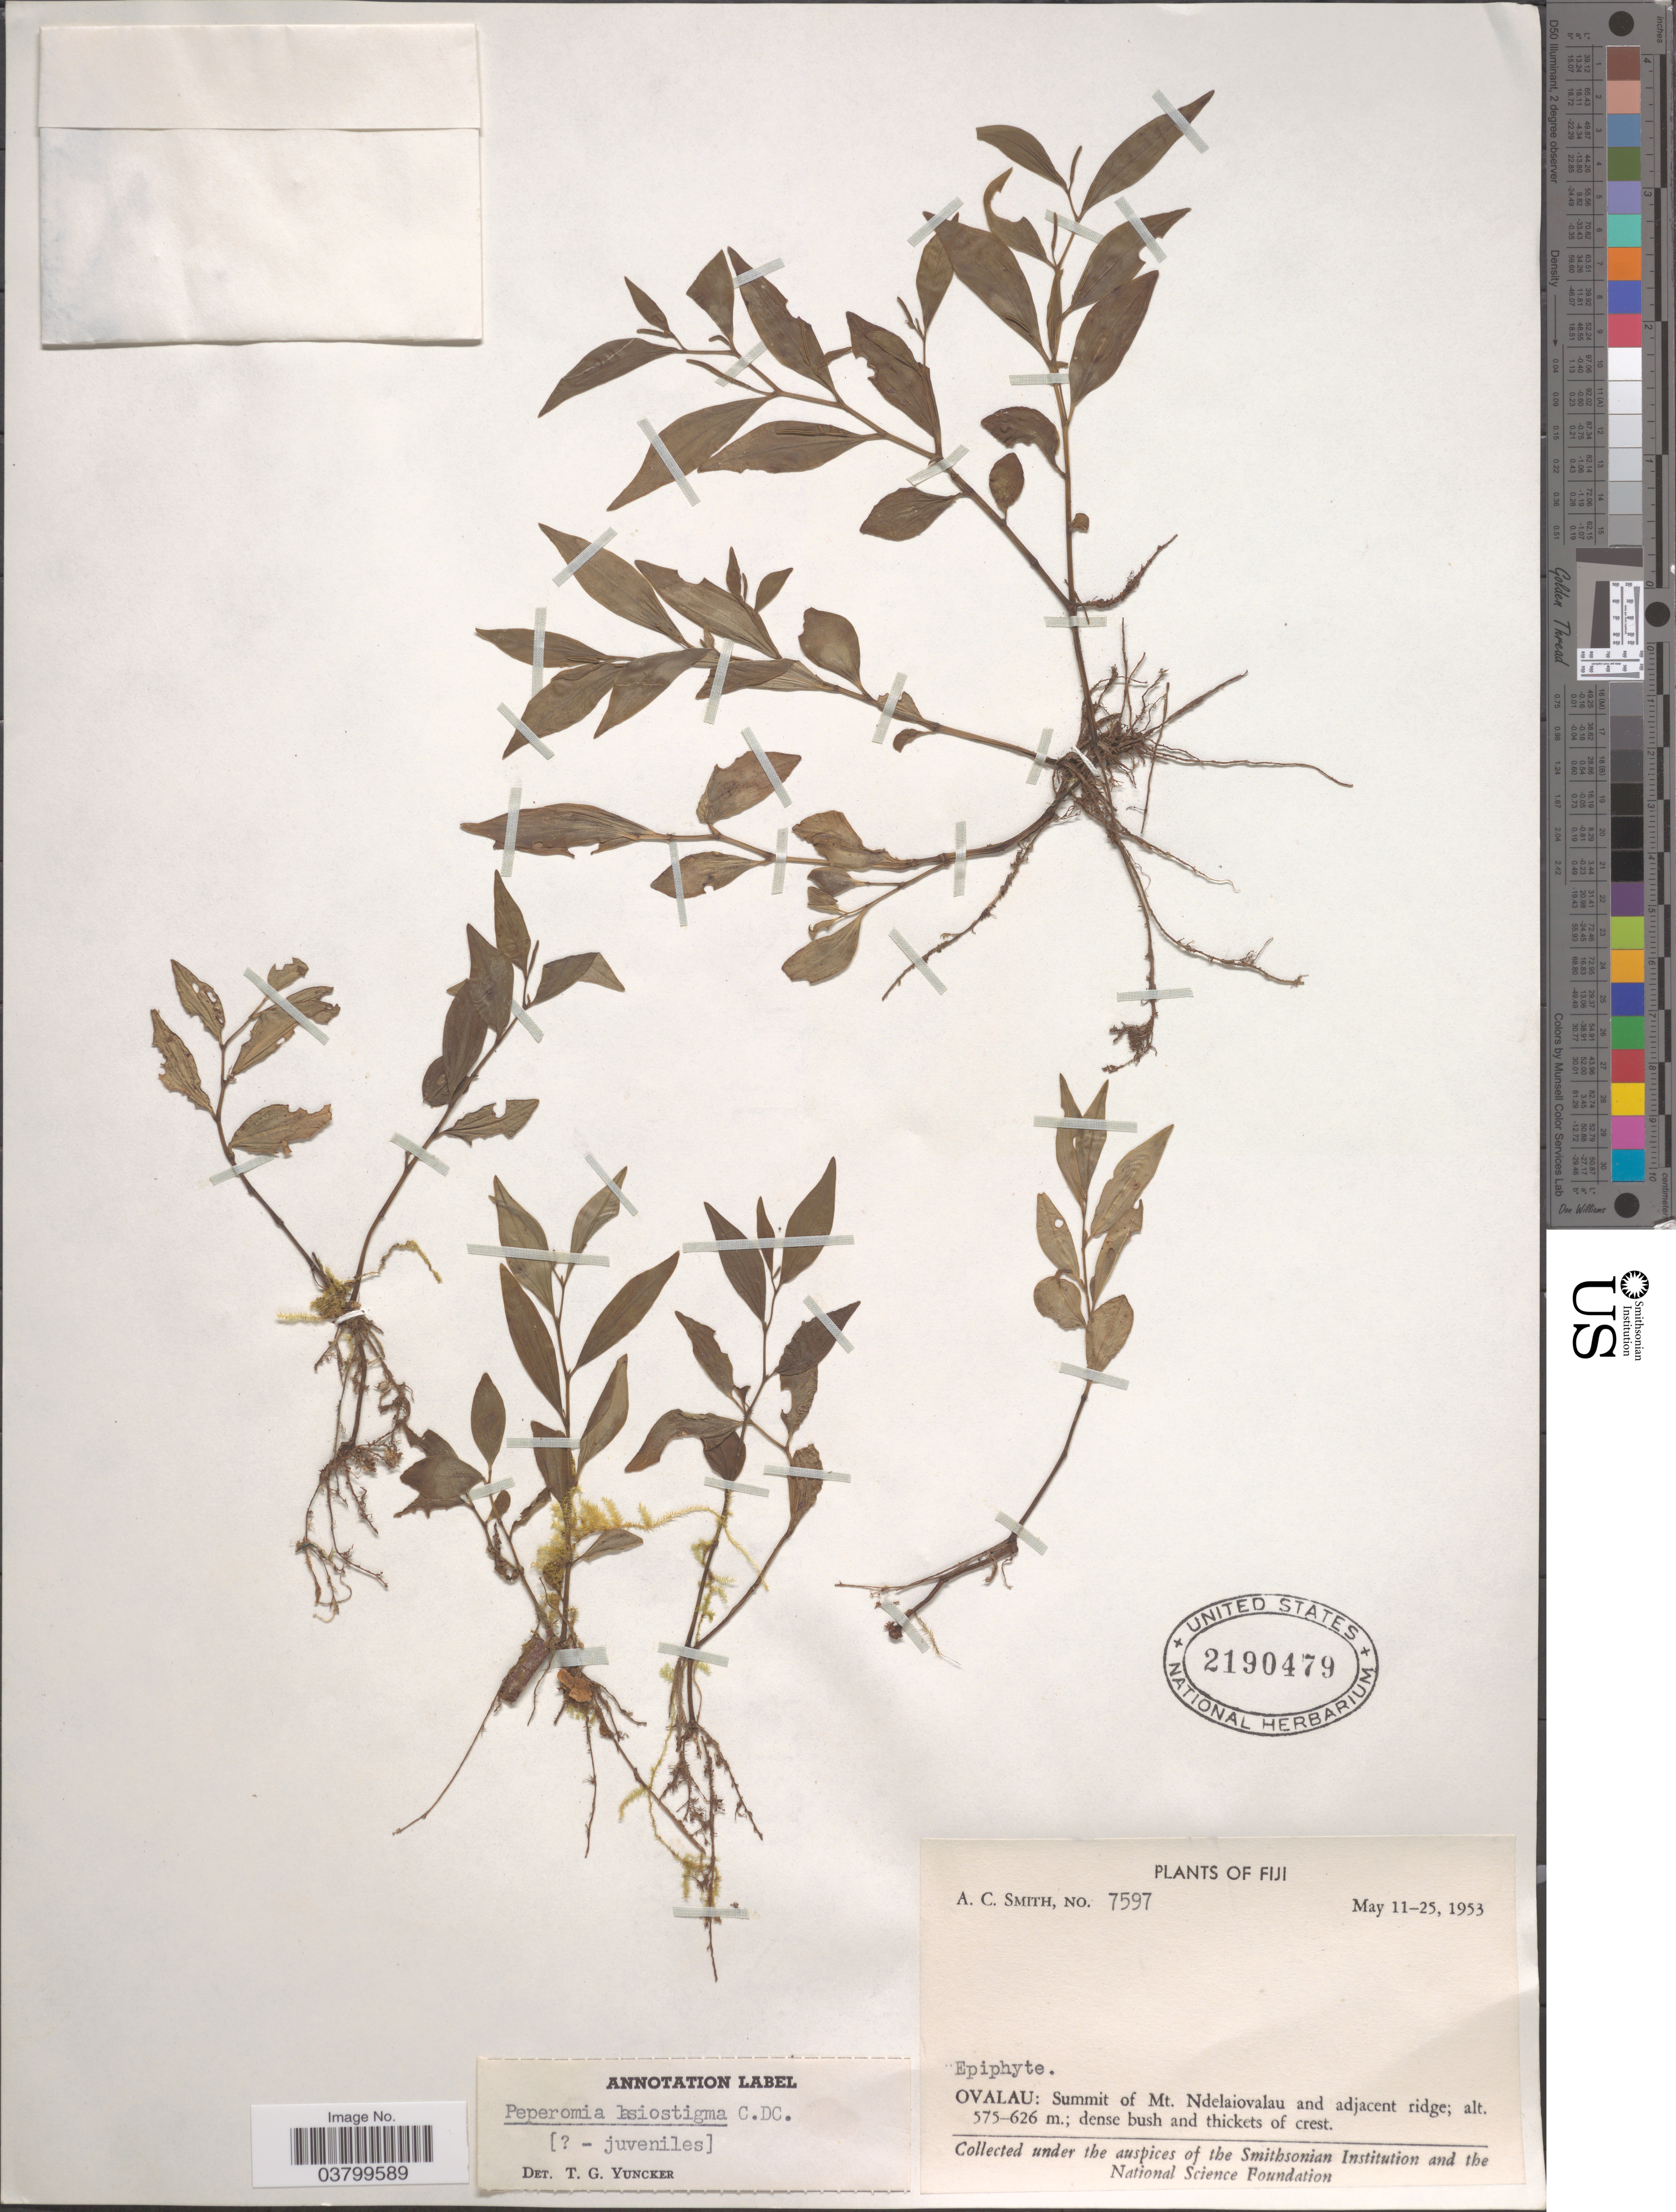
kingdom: Plantae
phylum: Tracheophyta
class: Magnoliopsida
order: Piperales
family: Piperaceae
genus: Peperomia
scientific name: Peperomia lasiostigma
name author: C. DC.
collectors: A. C. Smith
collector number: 7597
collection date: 1953-05-11/1953-05-25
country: Fiji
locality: Ovalau: Summit of Mt. Ndelaiovalau and adjacent ridge.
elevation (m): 575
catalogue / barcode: US 2190479